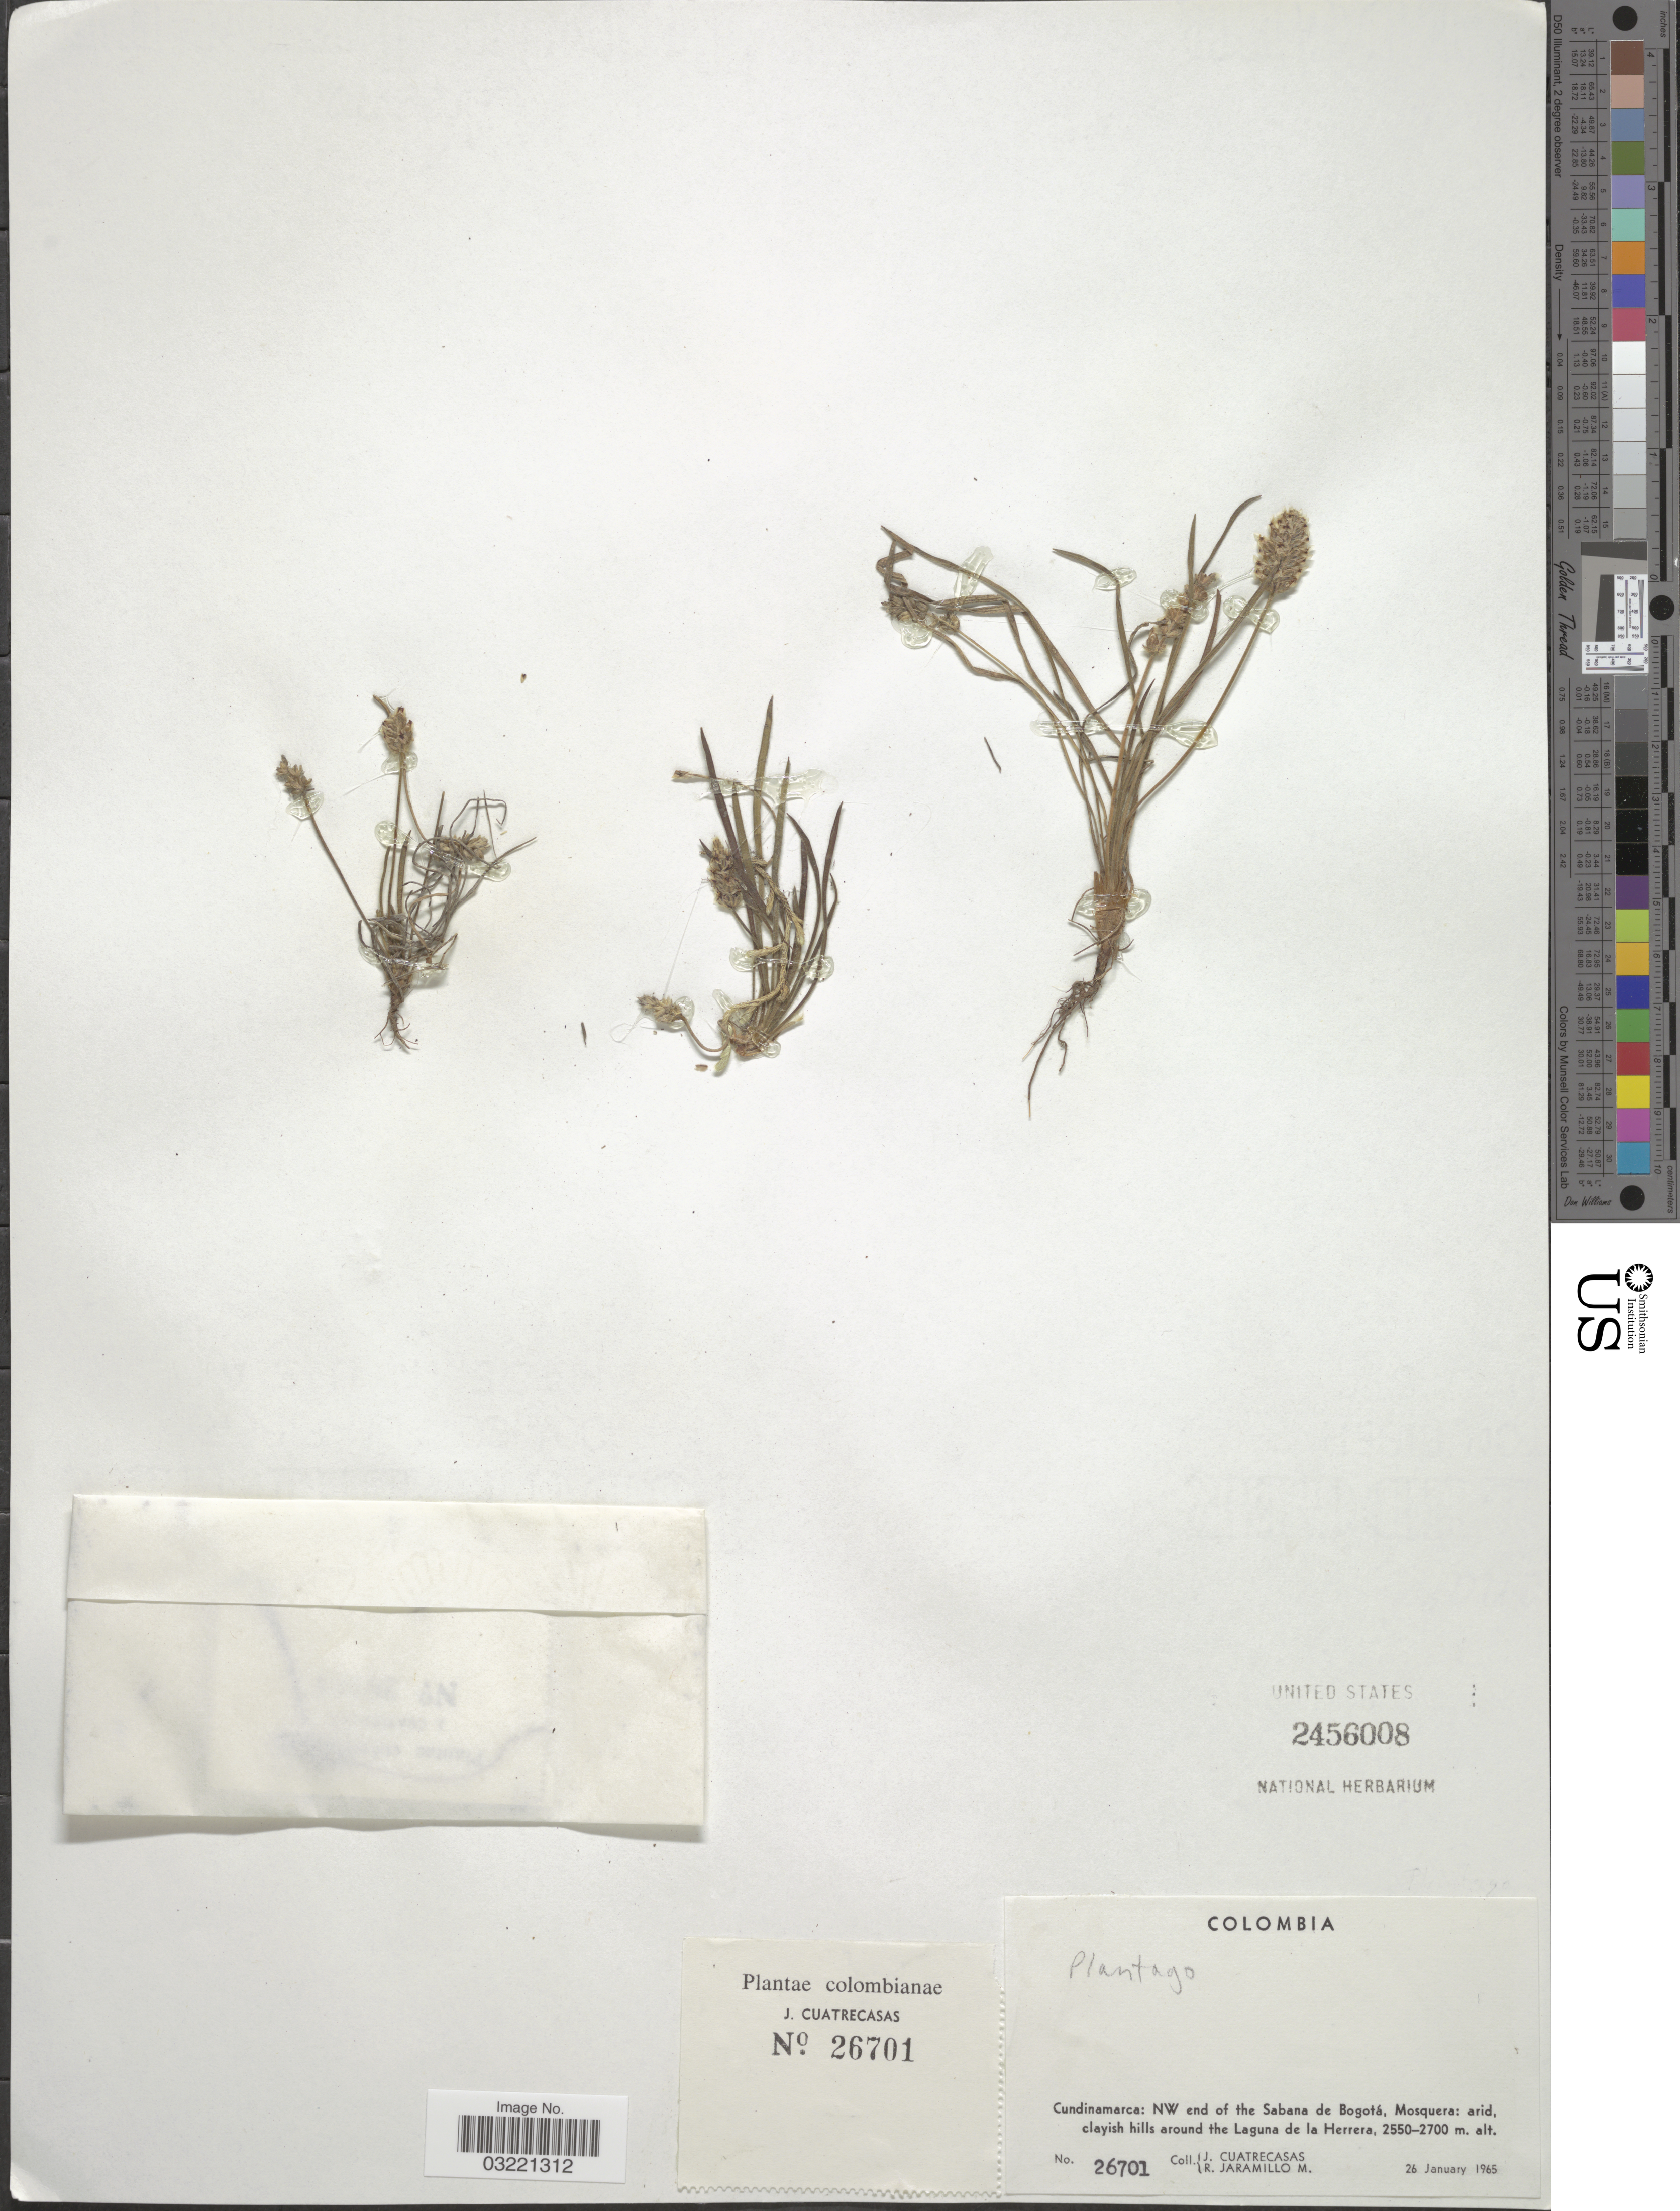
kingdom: Plantae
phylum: Tracheophyta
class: Magnoliopsida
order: Lamiales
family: Plantaginaceae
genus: Plantago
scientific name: Plantago sp.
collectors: J. Cuatrecasas & R. Jaramillo M.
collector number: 26701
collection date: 1965-01-26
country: Colombia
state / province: Cundinamarca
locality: NW end of the Sabana de Bogotá, Mosquera: arid clayish hills around the Laguna de la Herrera.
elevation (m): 2550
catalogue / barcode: US 2456008